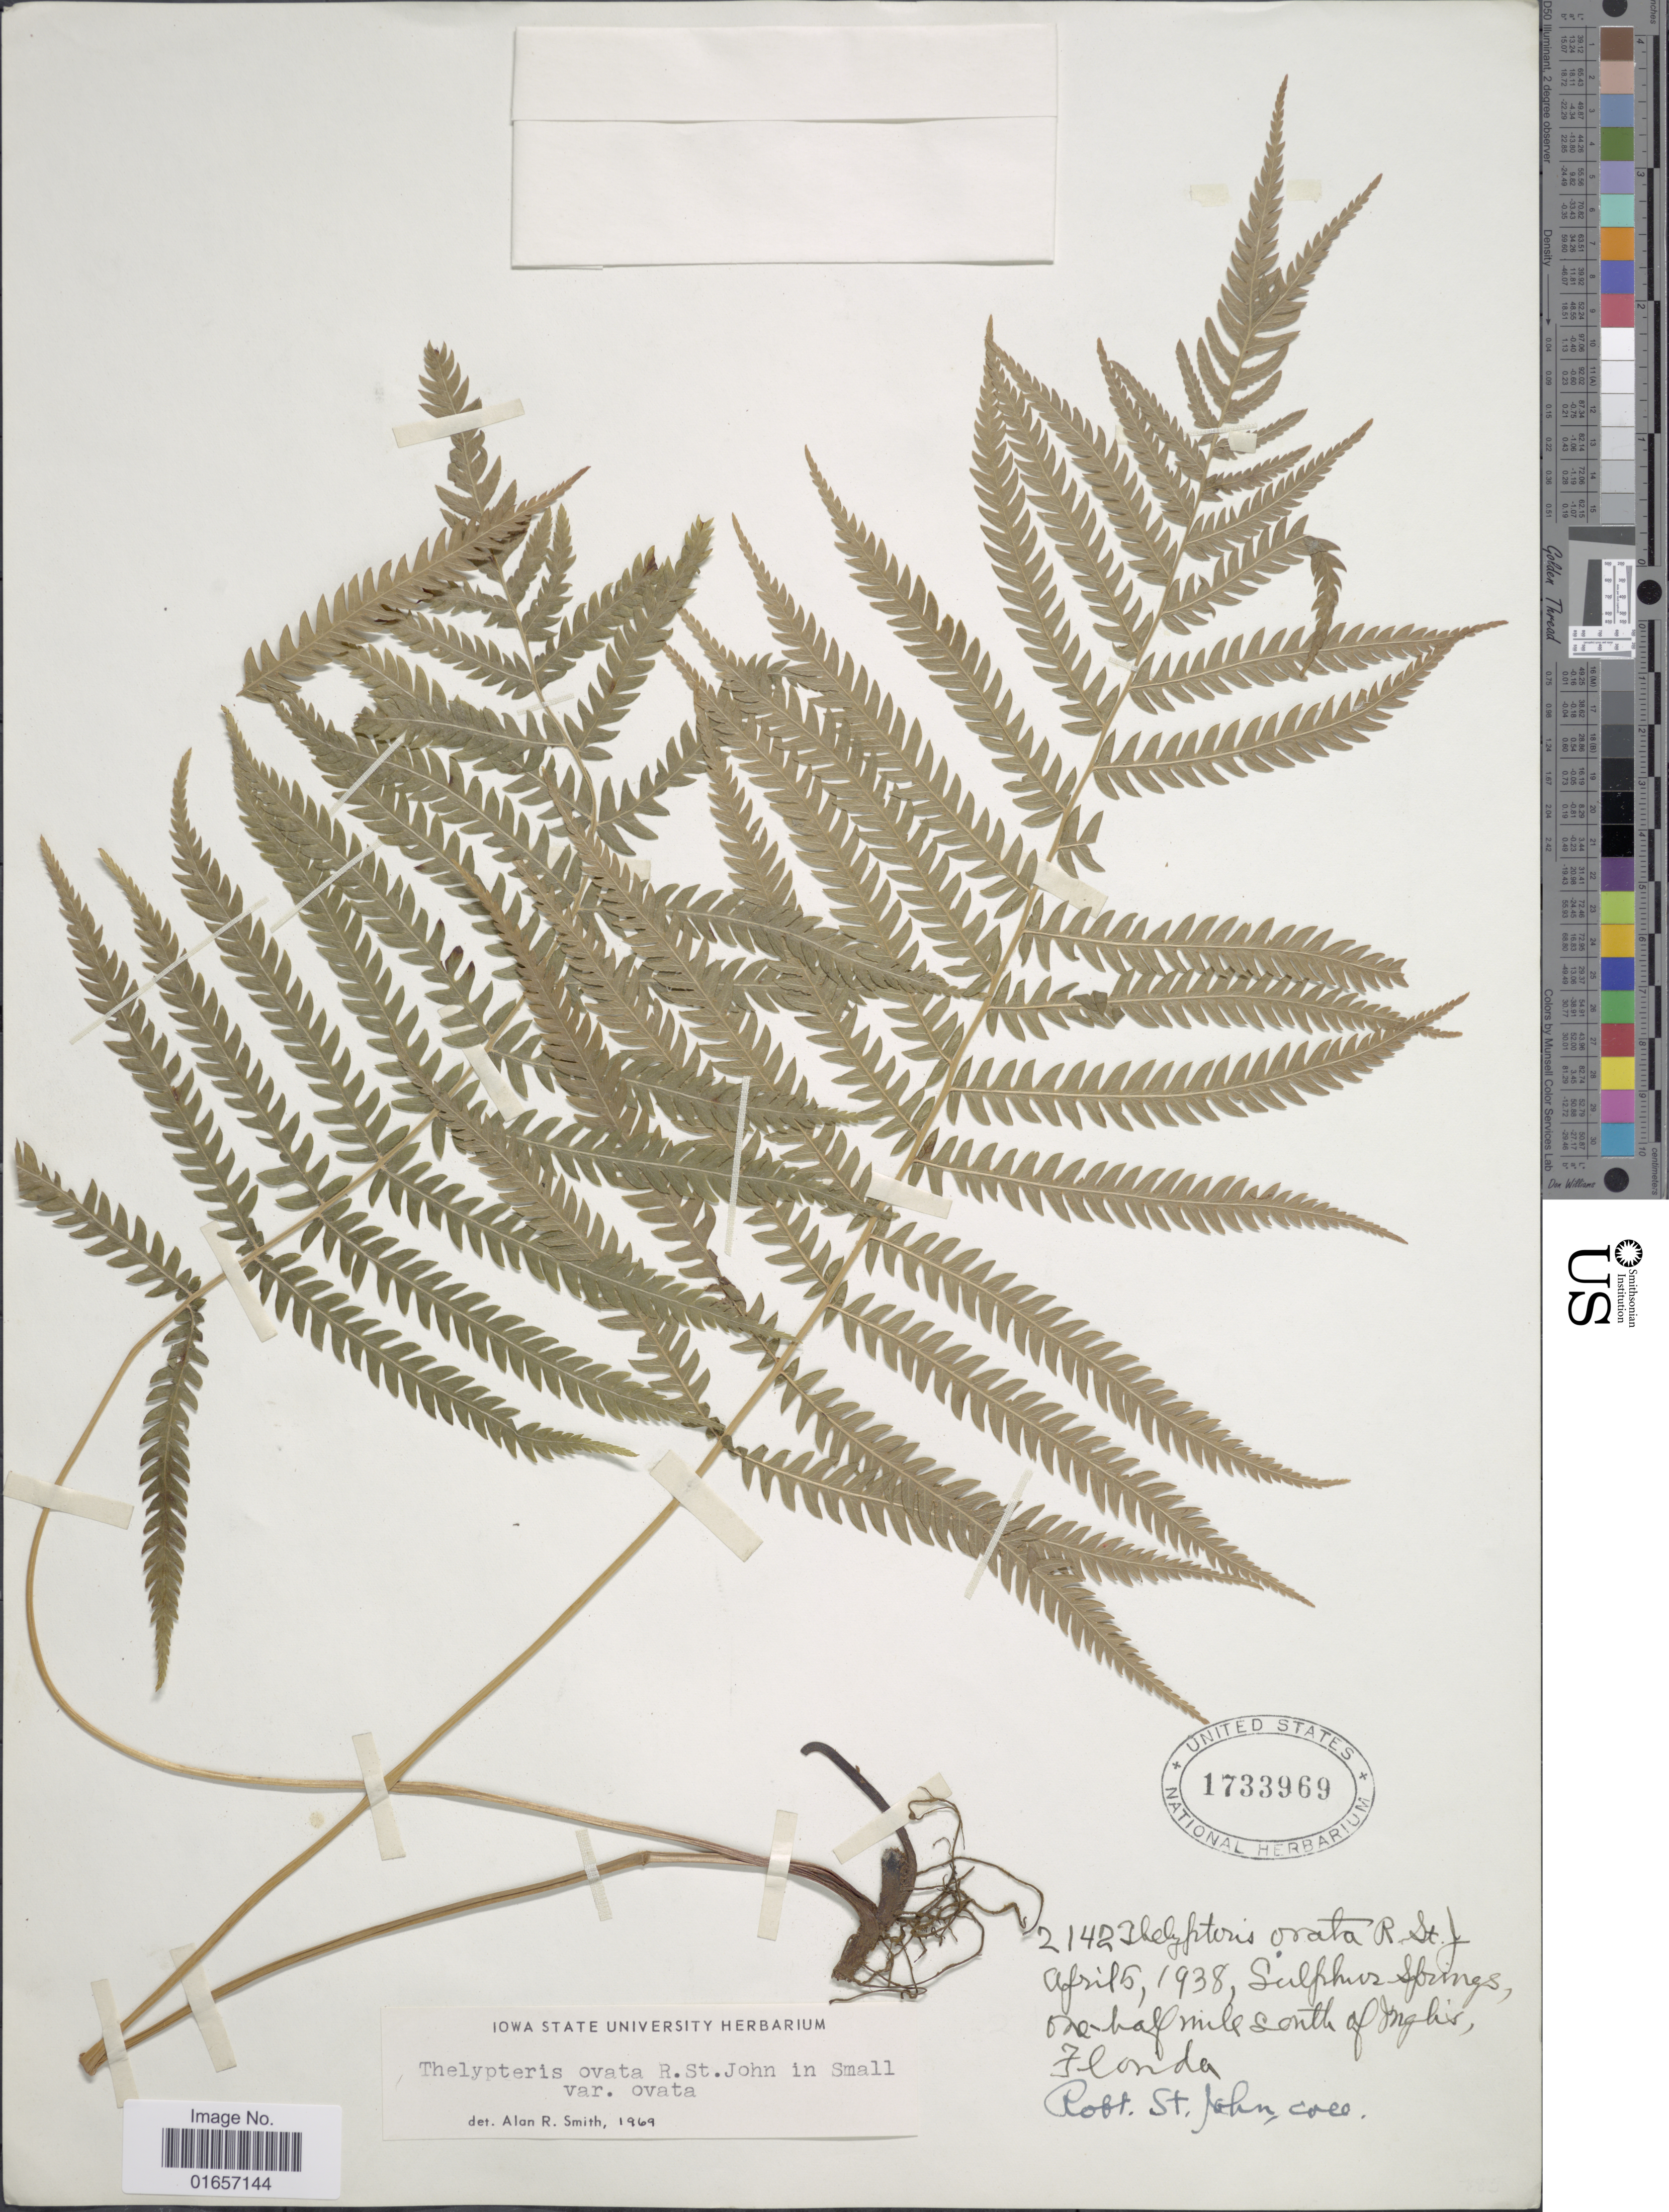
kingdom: Plantae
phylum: Tracheophyta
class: Polypodiopsida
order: Polypodiales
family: Thelypteridaceae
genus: Christella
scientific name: Christella ovata var. ovata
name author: (R.P. St. John) Á. Löve & D. Löve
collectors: R. P. St. John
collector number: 2142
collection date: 1938-04-05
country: United States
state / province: Florida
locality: Sulfphur Springs, one- half mile south of Inglis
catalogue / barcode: US 1733969